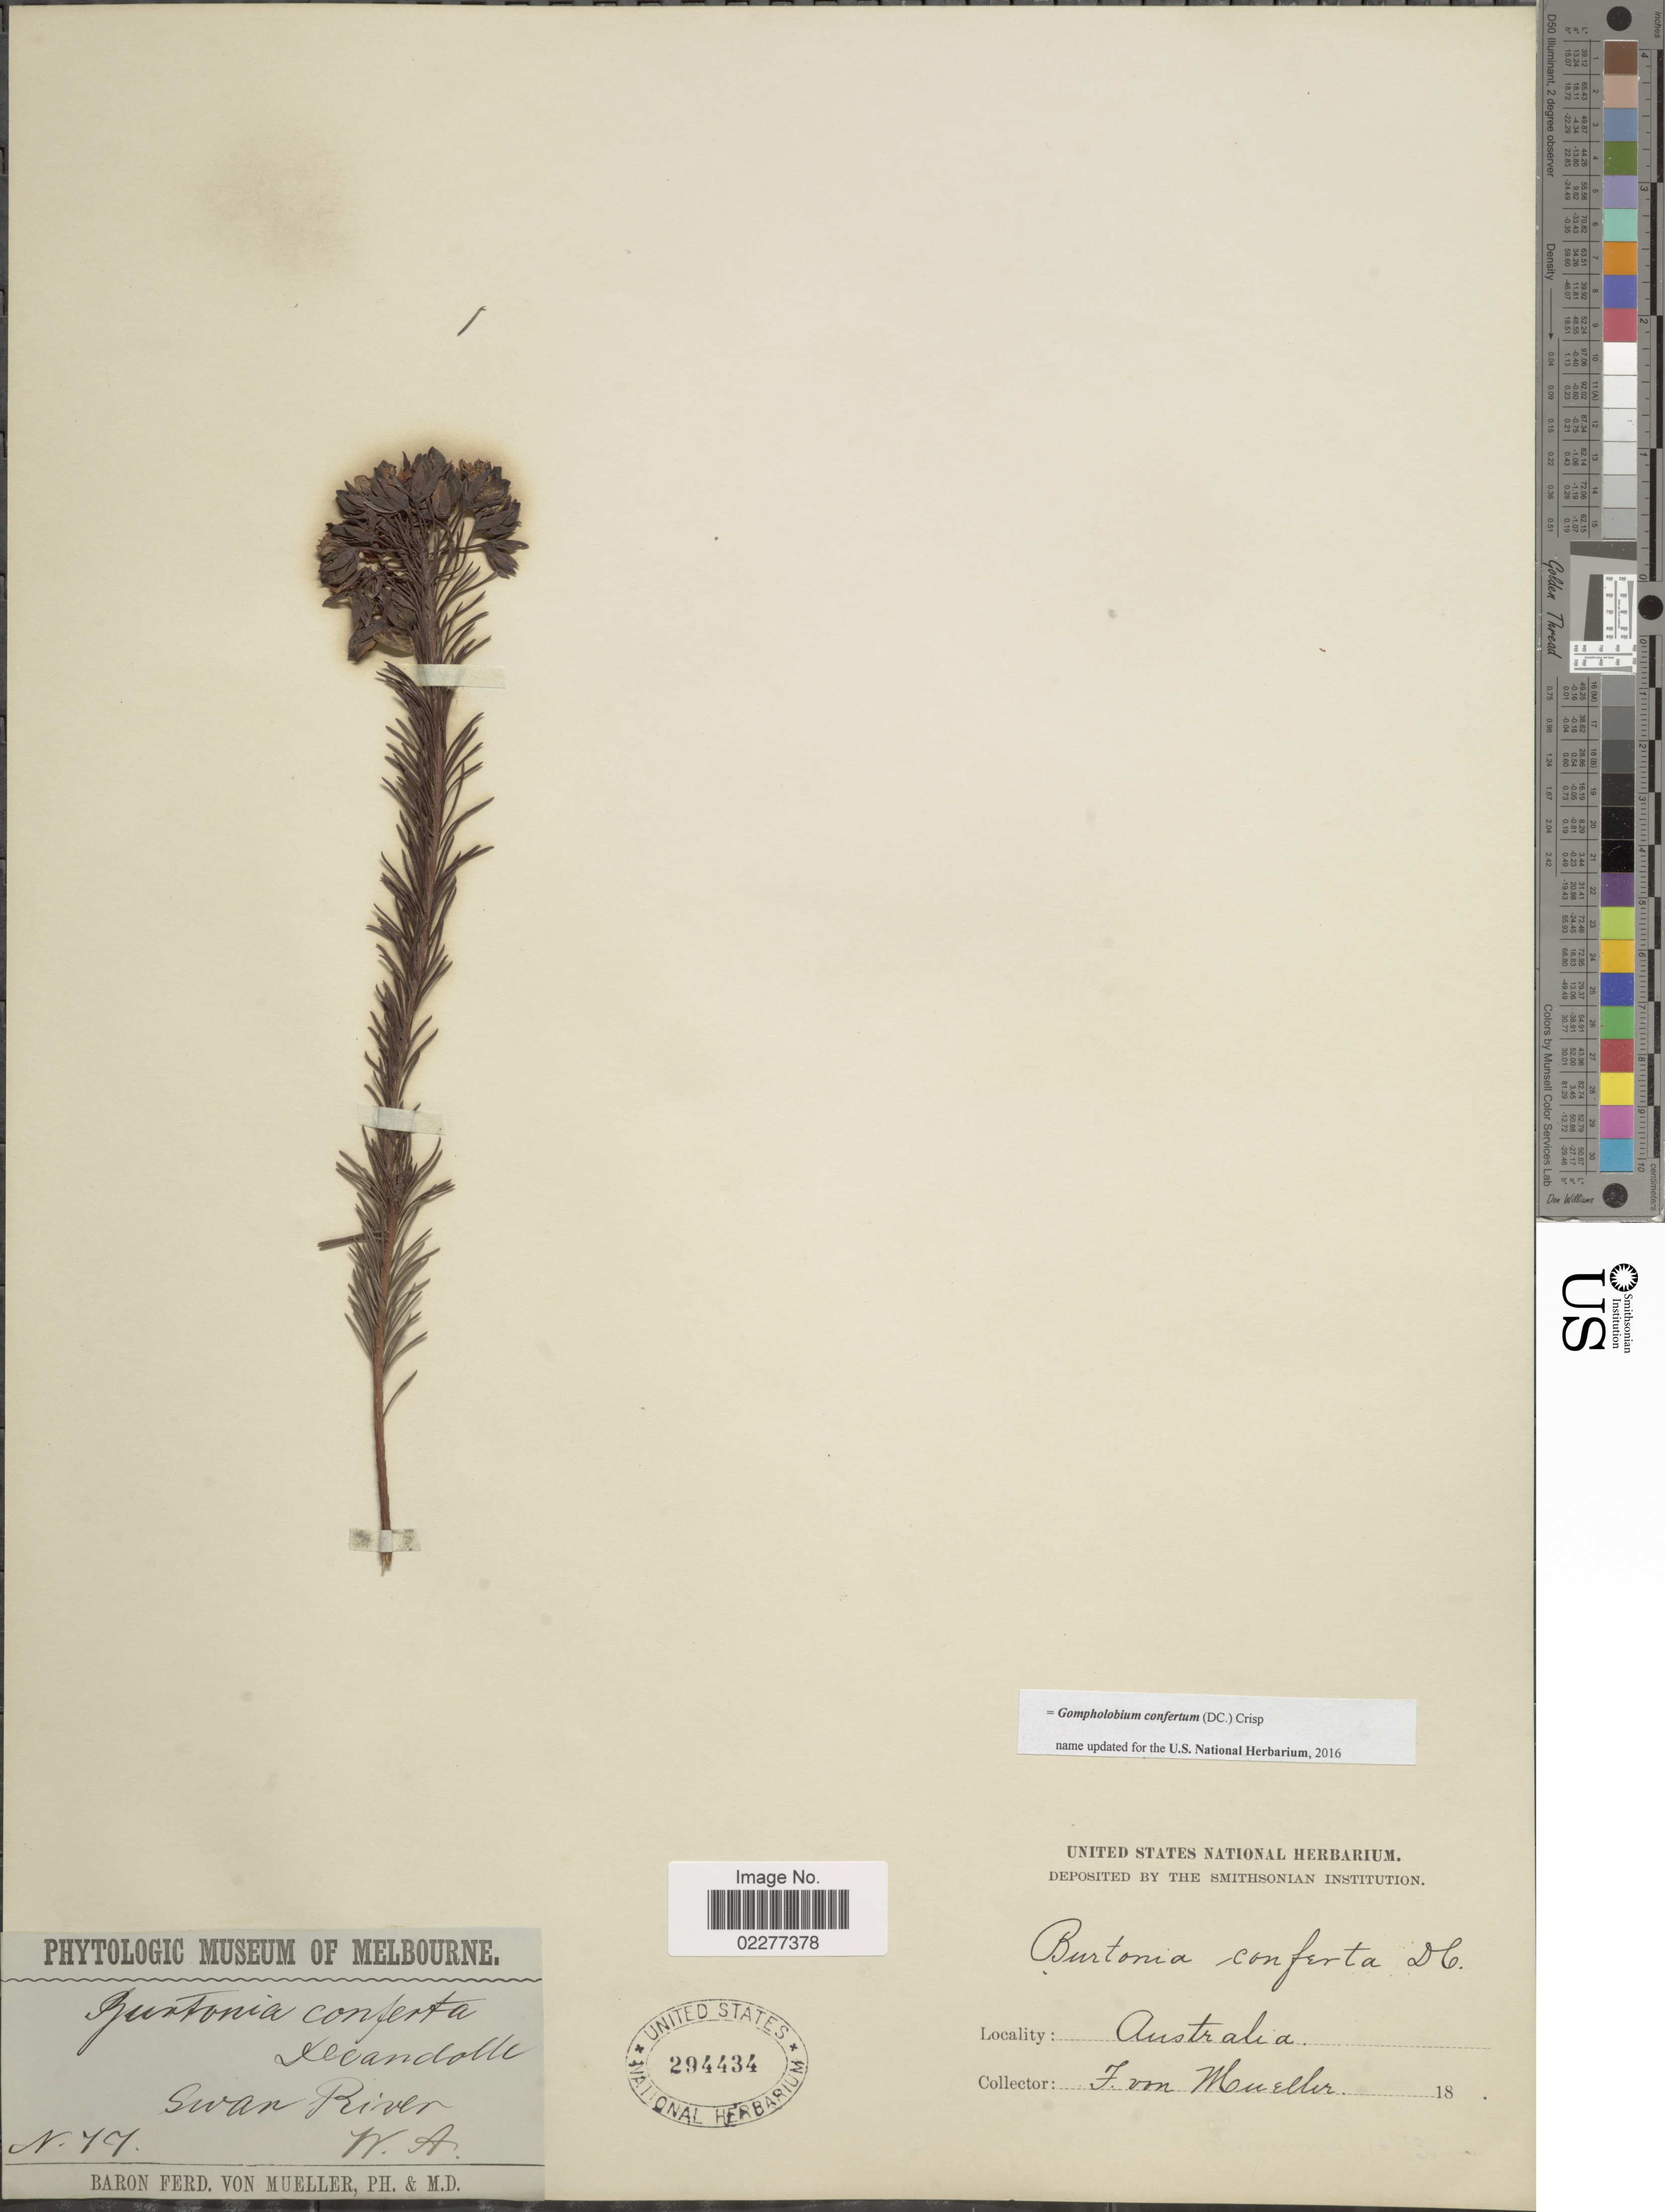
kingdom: Plantae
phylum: Tracheophyta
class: Magnoliopsida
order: Fabales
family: Fabaceae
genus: Gompholobium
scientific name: Gompholobium confertum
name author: (DC.) Crisp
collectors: F. von Mueller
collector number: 77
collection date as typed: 18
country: Australia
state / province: Western Australia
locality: Swan River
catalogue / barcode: US 294434